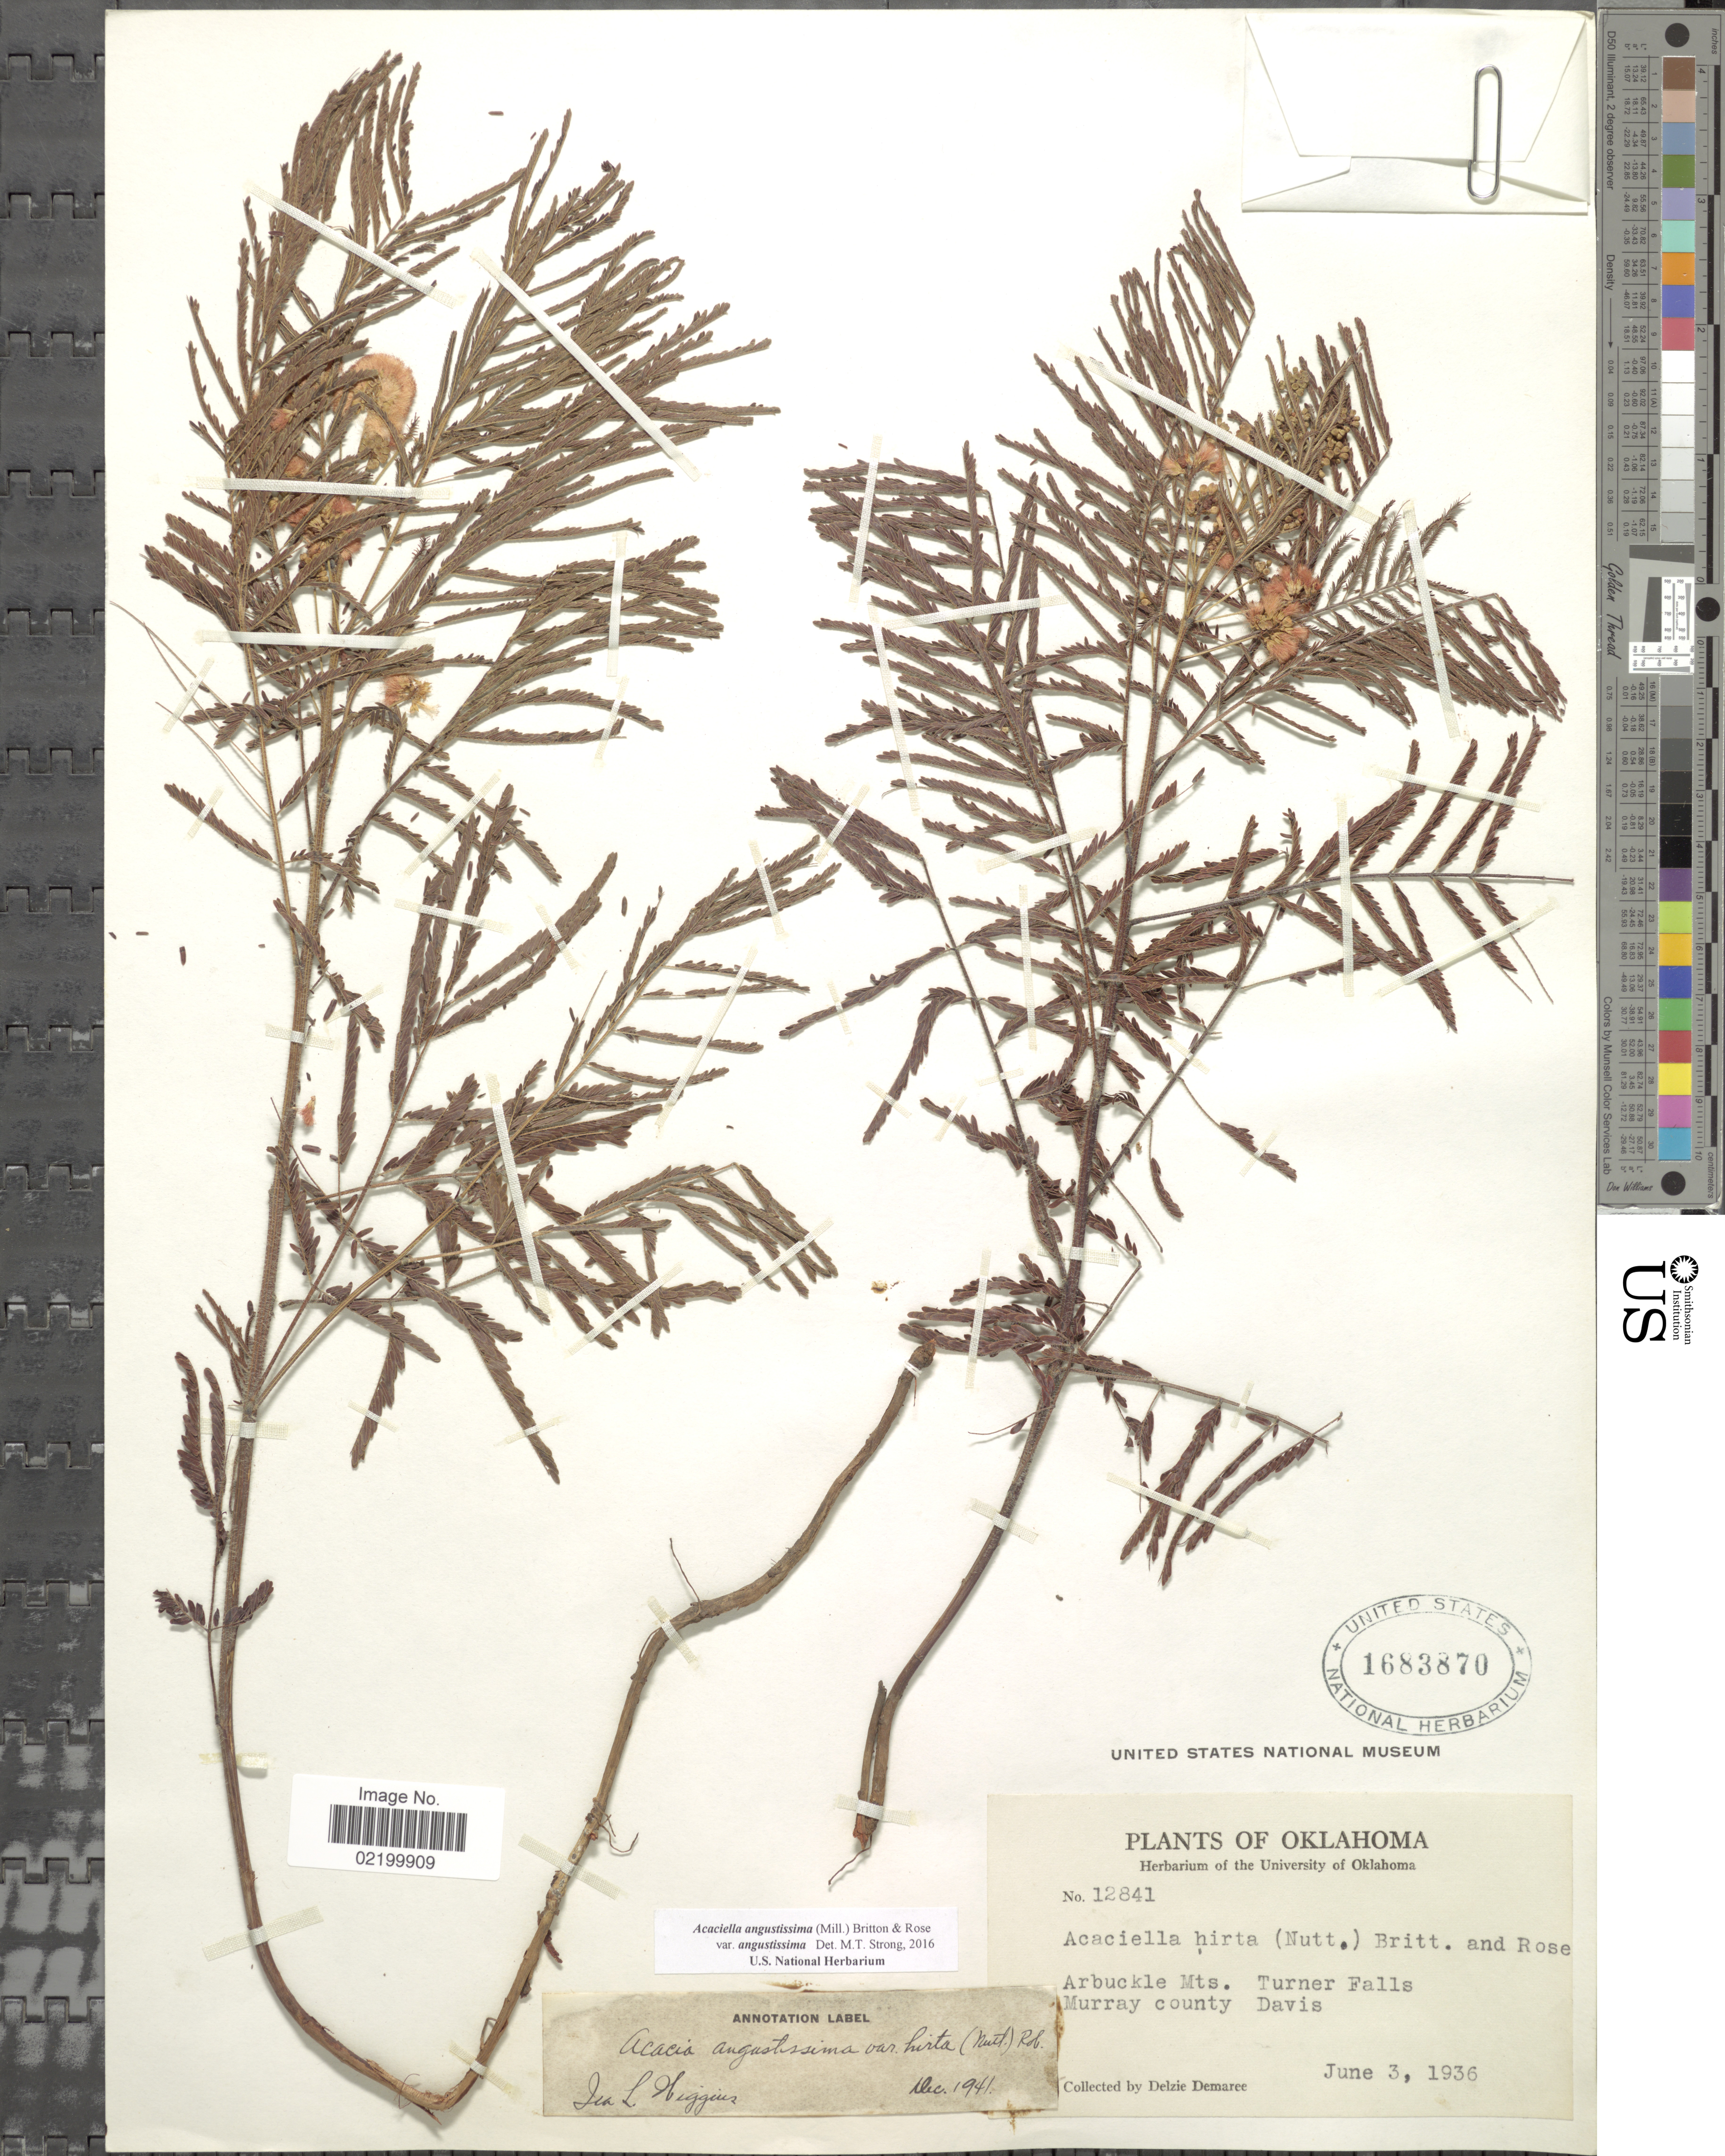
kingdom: Plantae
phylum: Tracheophyta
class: Magnoliopsida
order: Fabales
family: Fabaceae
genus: Acaciella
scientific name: Acaciella angustissima var. angustissima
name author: (Mill.) Britton & Rose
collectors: D. Demaree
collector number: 12841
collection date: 1936-06-03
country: United States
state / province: Oklahoma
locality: Arbuckle Mts. Turner Falls. Murray county Davis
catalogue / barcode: US 1683870